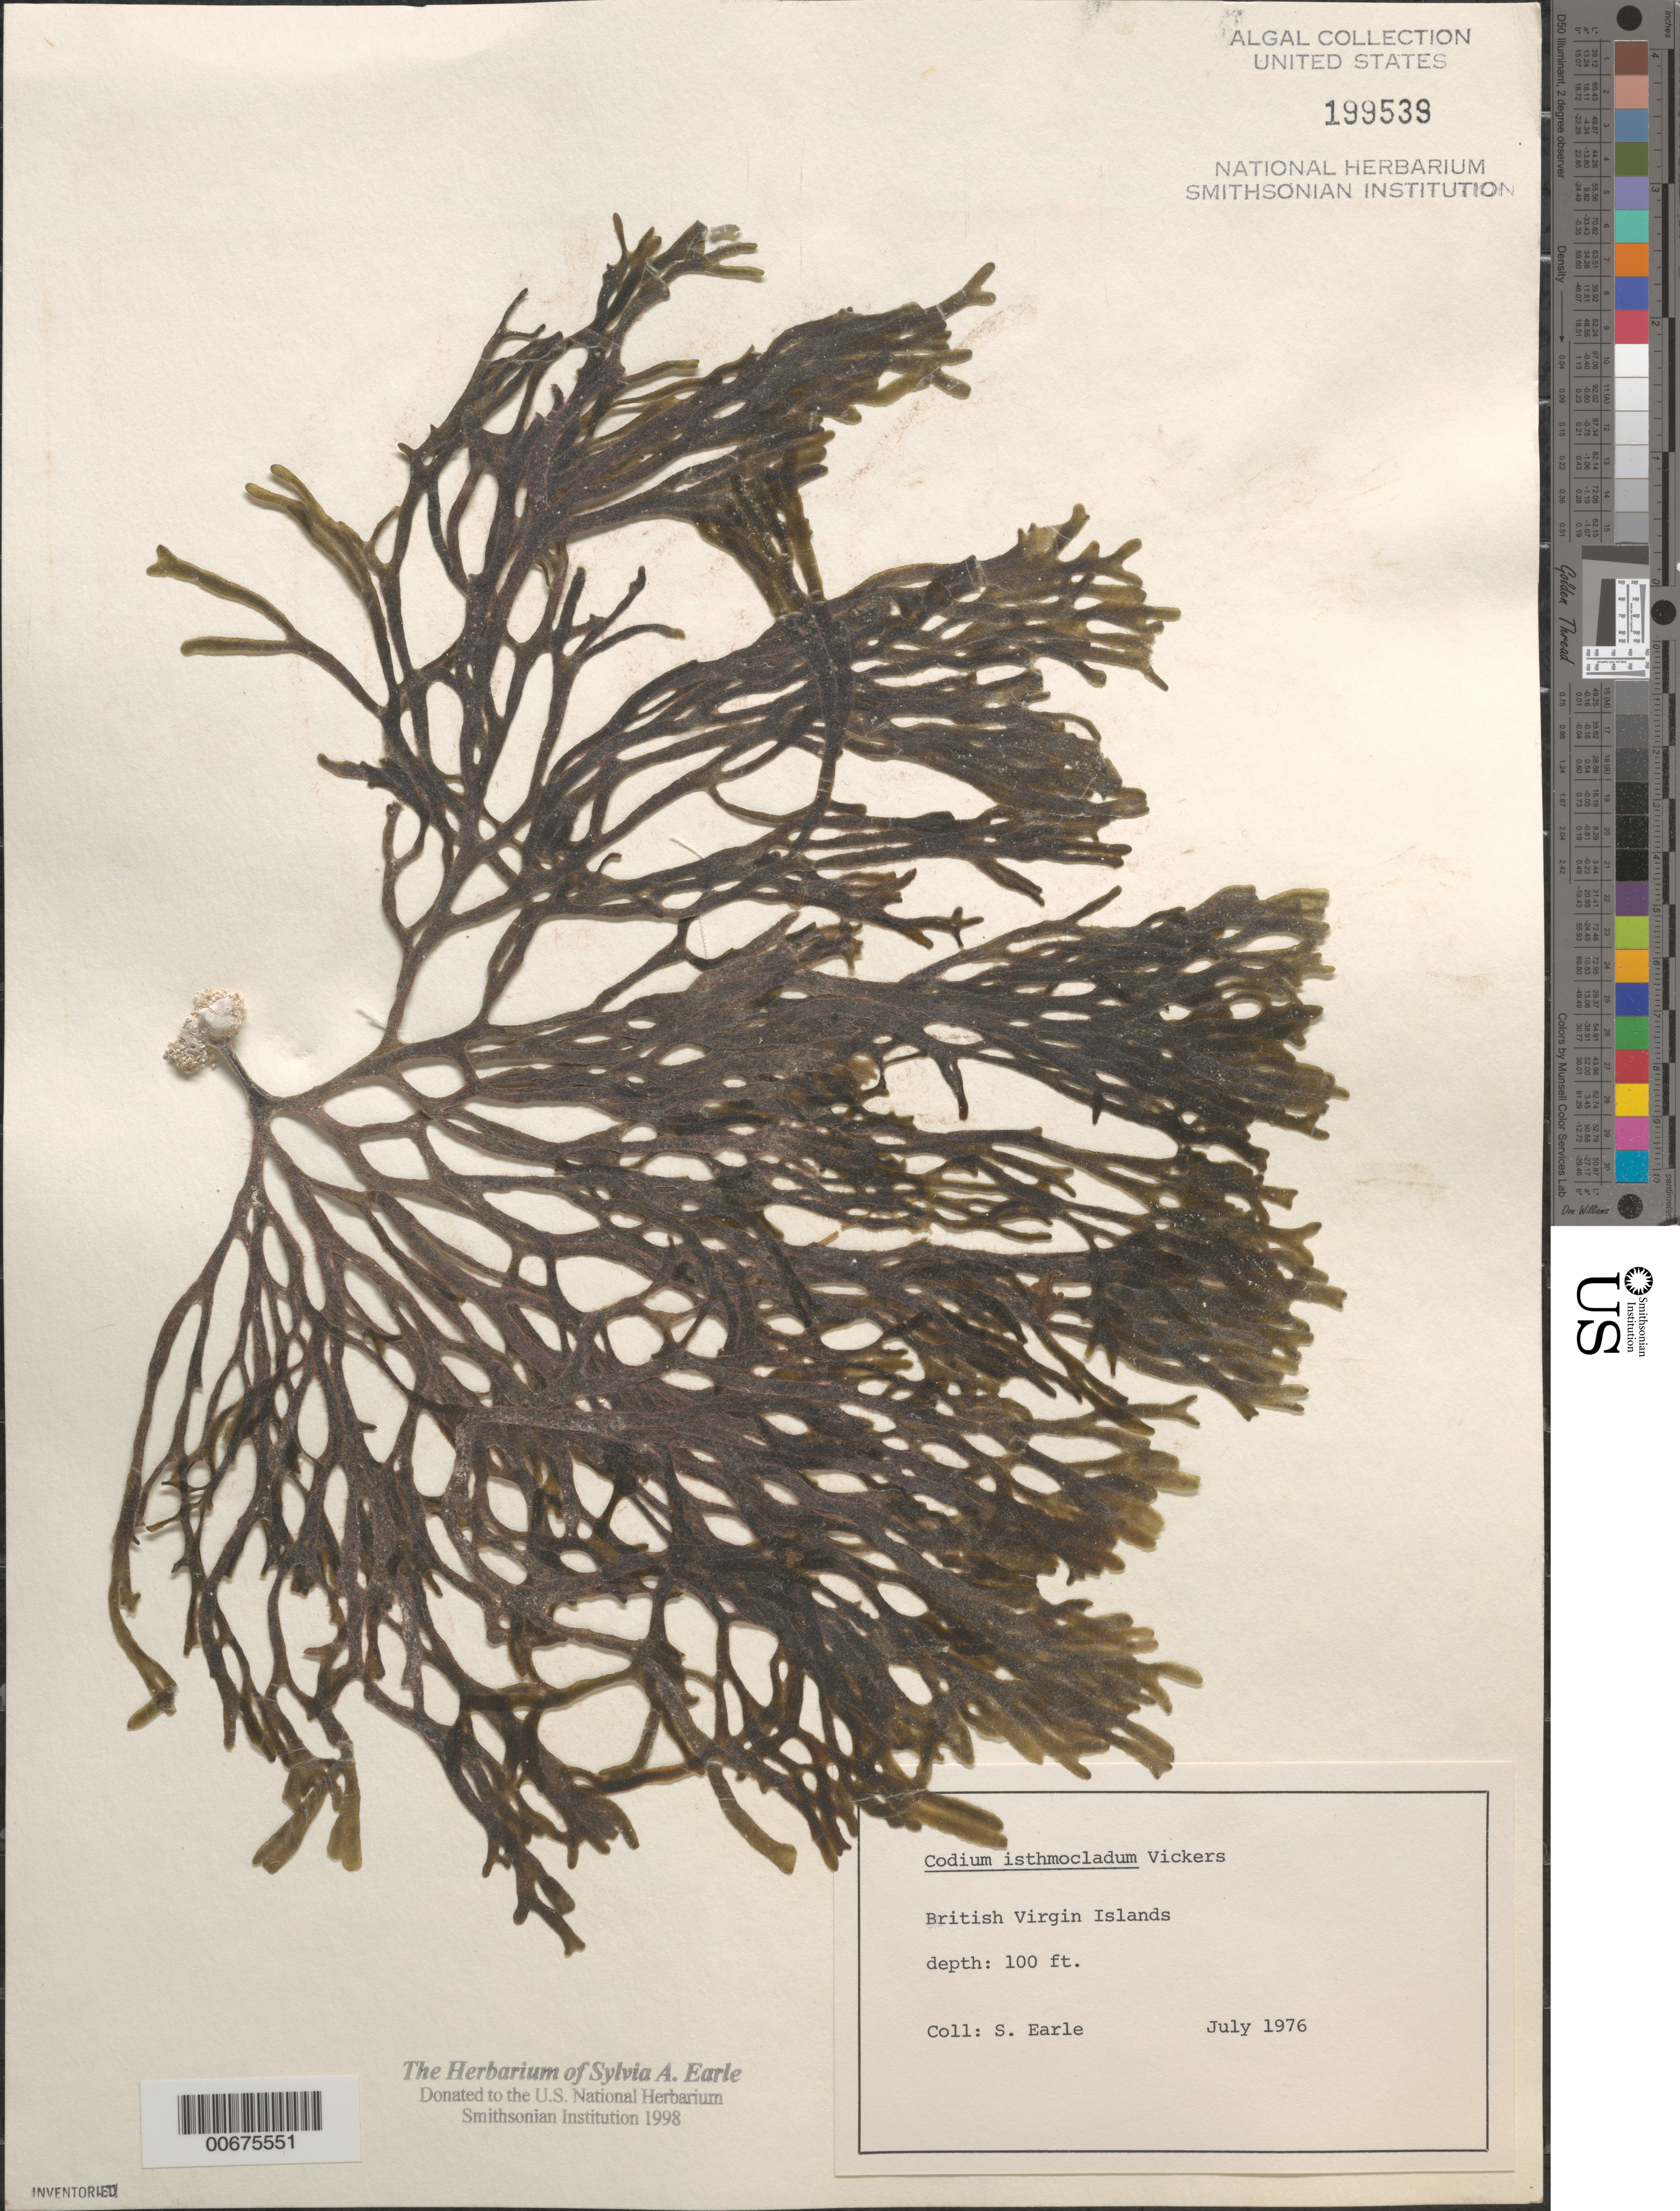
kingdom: Plantae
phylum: Chlorophyta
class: Ulvophyceae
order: Bryopsidales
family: Codiaceae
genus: Codium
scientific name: Codium isthmocladum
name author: Vickers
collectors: S. A. Earle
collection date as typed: Jul 1976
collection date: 1976-07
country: British Virgin Islands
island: Virgin Islands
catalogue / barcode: US 199539